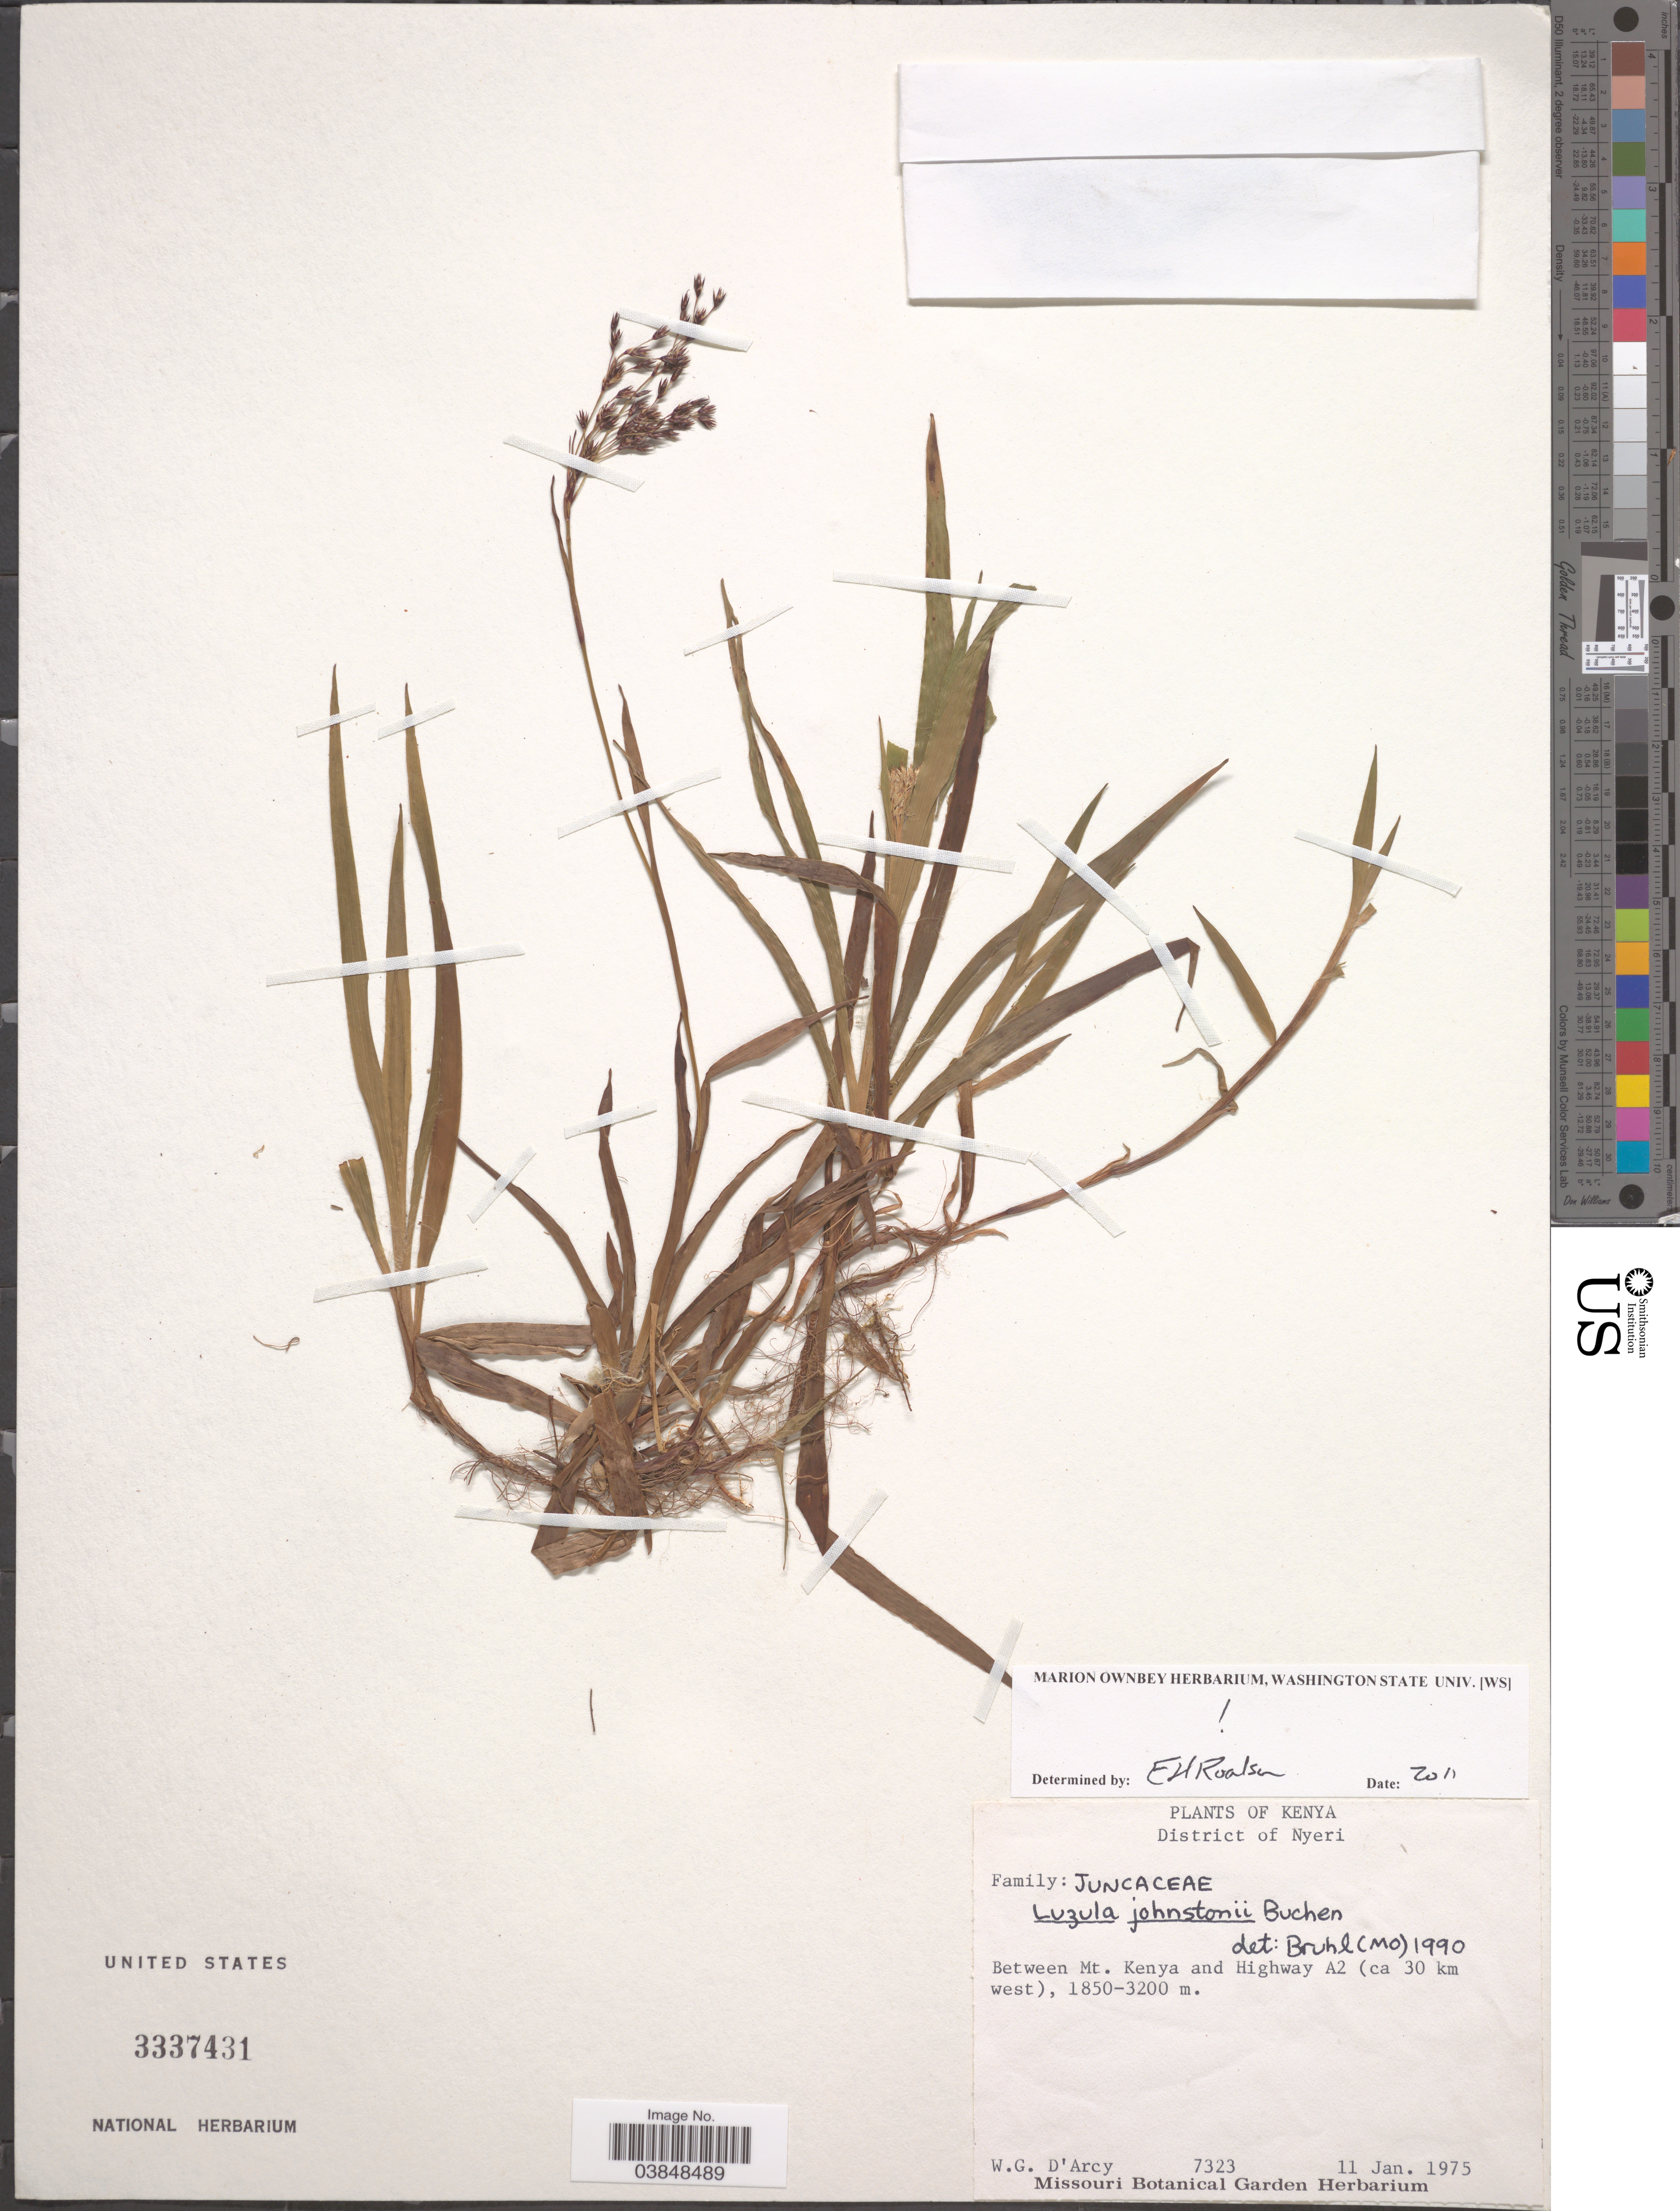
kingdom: Plantae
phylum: Tracheophyta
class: Liliopsida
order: Poales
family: Juncaceae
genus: Luzula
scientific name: Luzula johnstonii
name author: Buchenau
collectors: W. G. D'Arcy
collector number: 7323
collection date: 1975-01-11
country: Kenya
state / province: Nyeri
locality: District of Nyeri. Between Mt. Kenya and Highway A2 (ca 30 km west).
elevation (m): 1850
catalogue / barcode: US 3337431